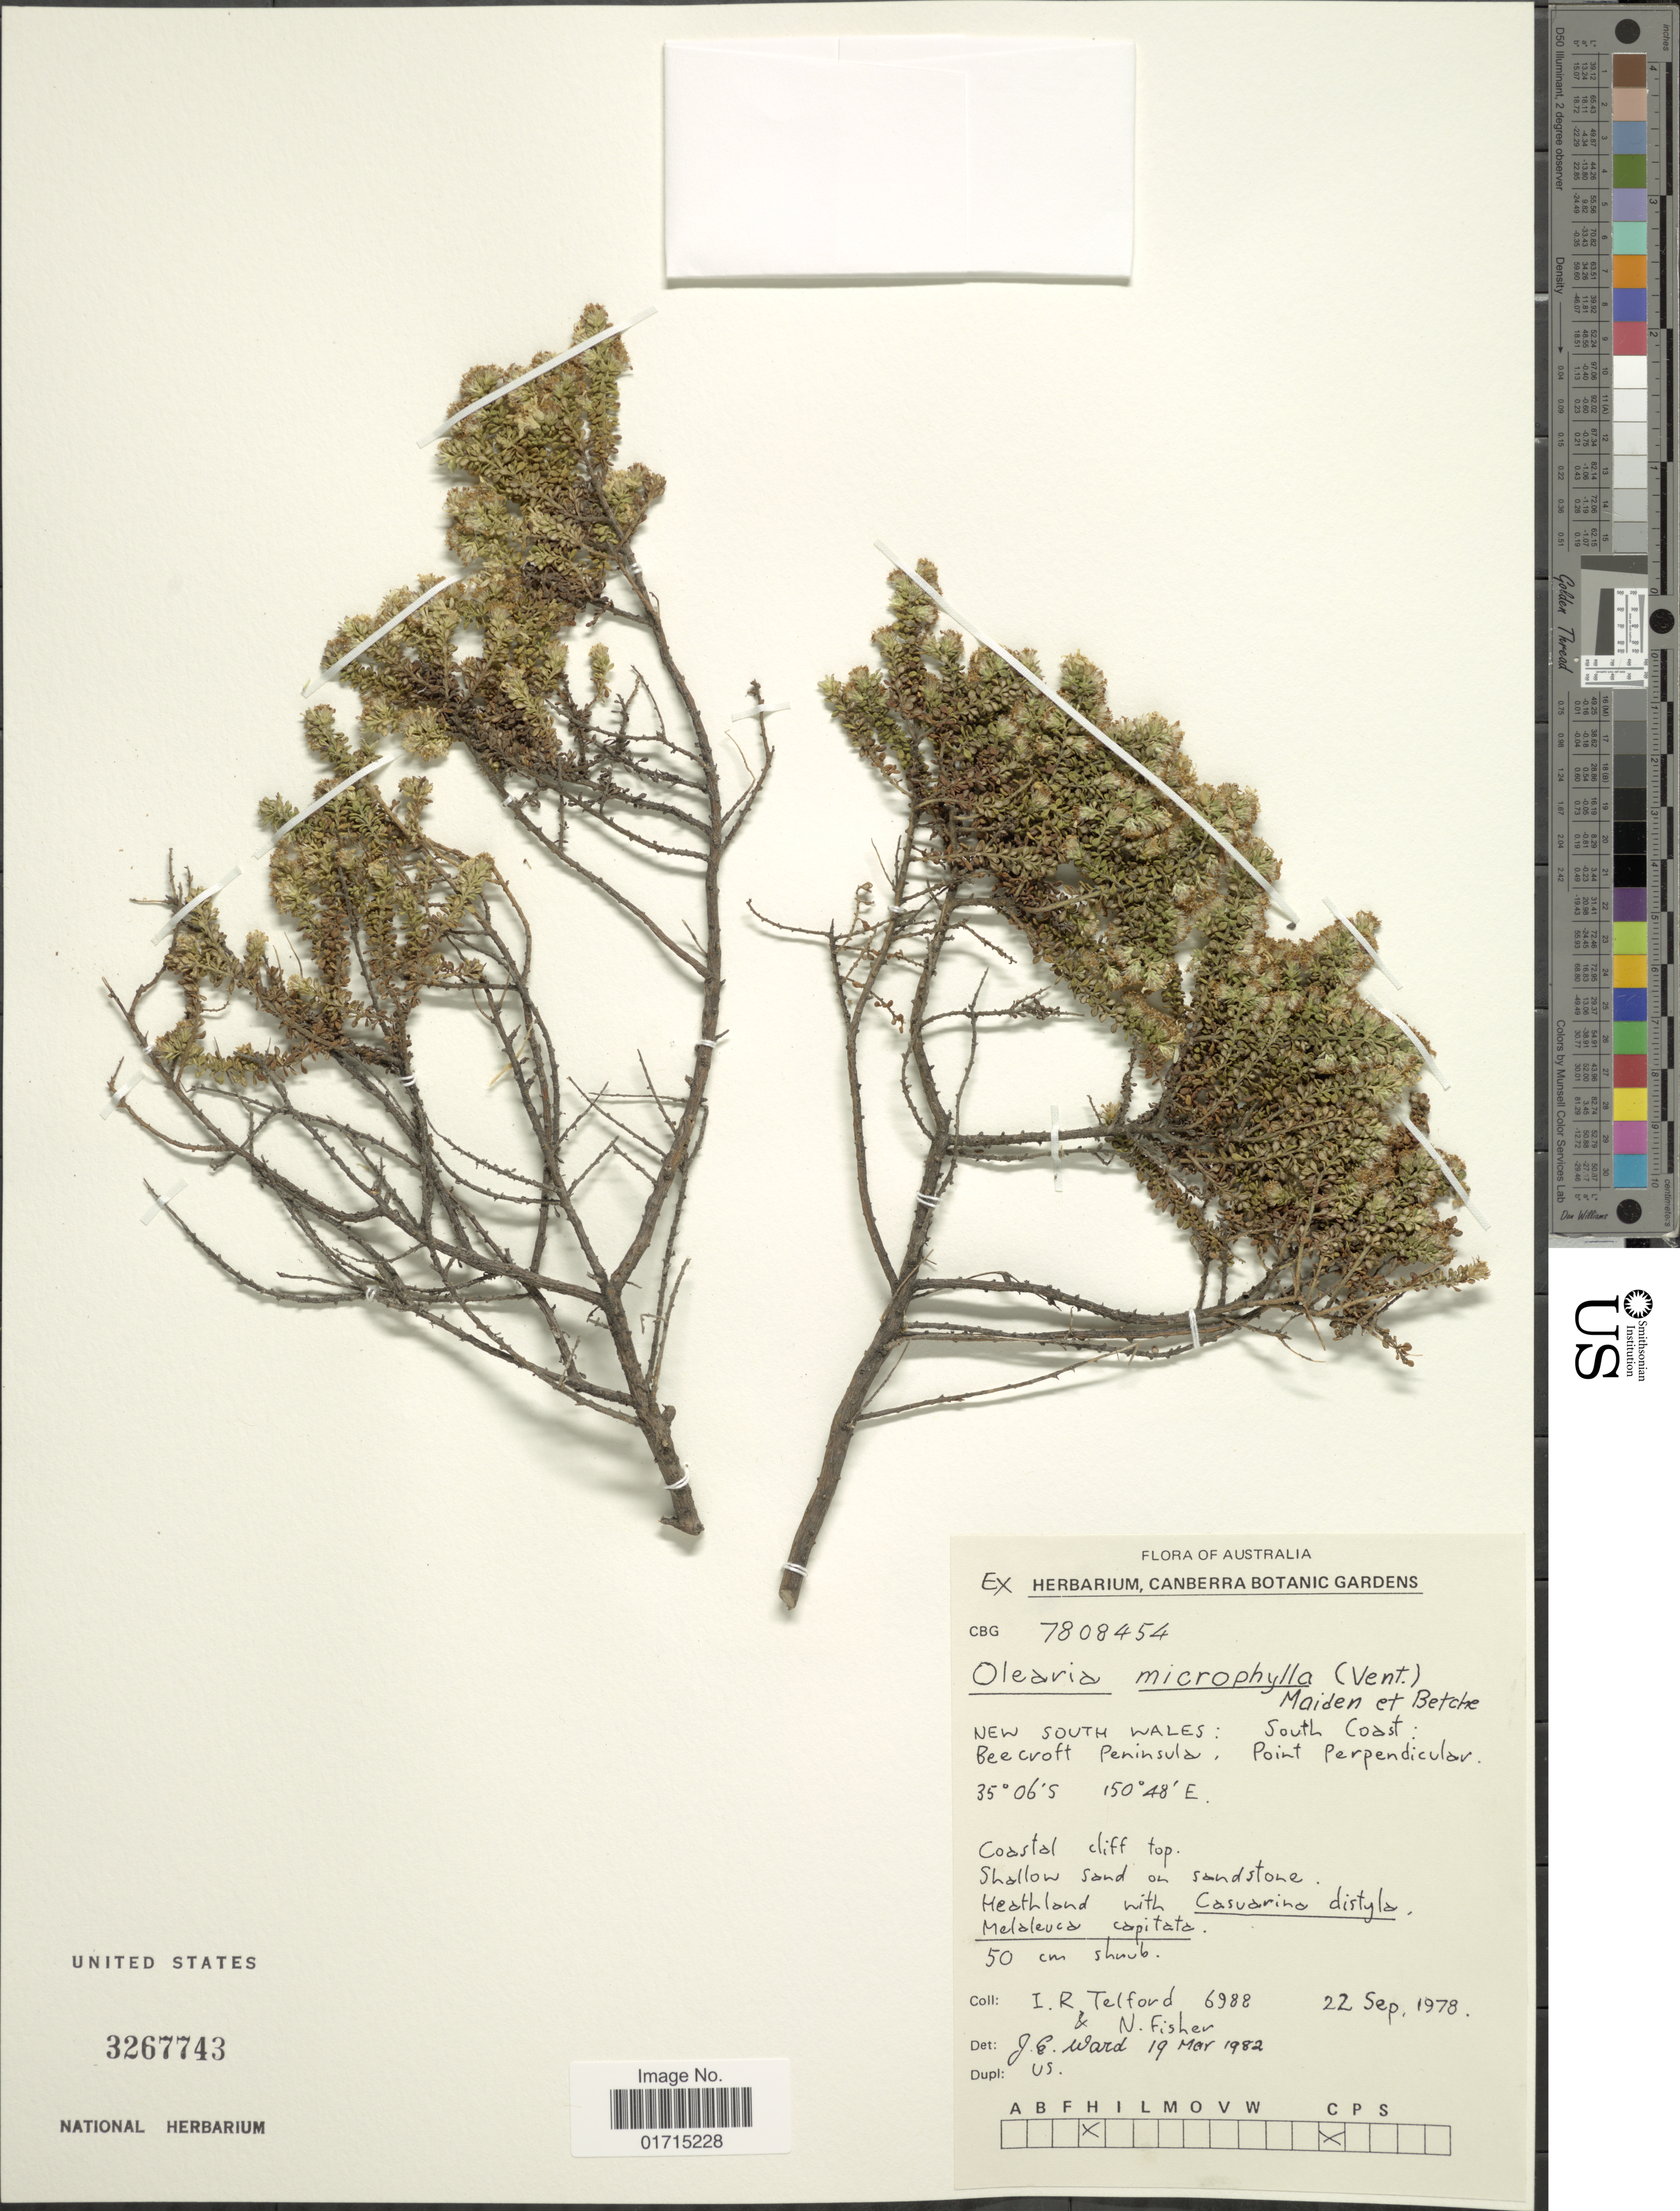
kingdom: Plantae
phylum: Tracheophyta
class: Magnoliopsida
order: Asterales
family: Asteraceae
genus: Olearia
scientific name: Olearia microphylla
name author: (Vent.) Maiden & Betche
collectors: I. R. Telford & N. Fisher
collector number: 6988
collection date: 1978-09-22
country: Australia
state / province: New South Wales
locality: South Coast: Beecroft Peninsula, Poin Perpendicular.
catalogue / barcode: US 327743